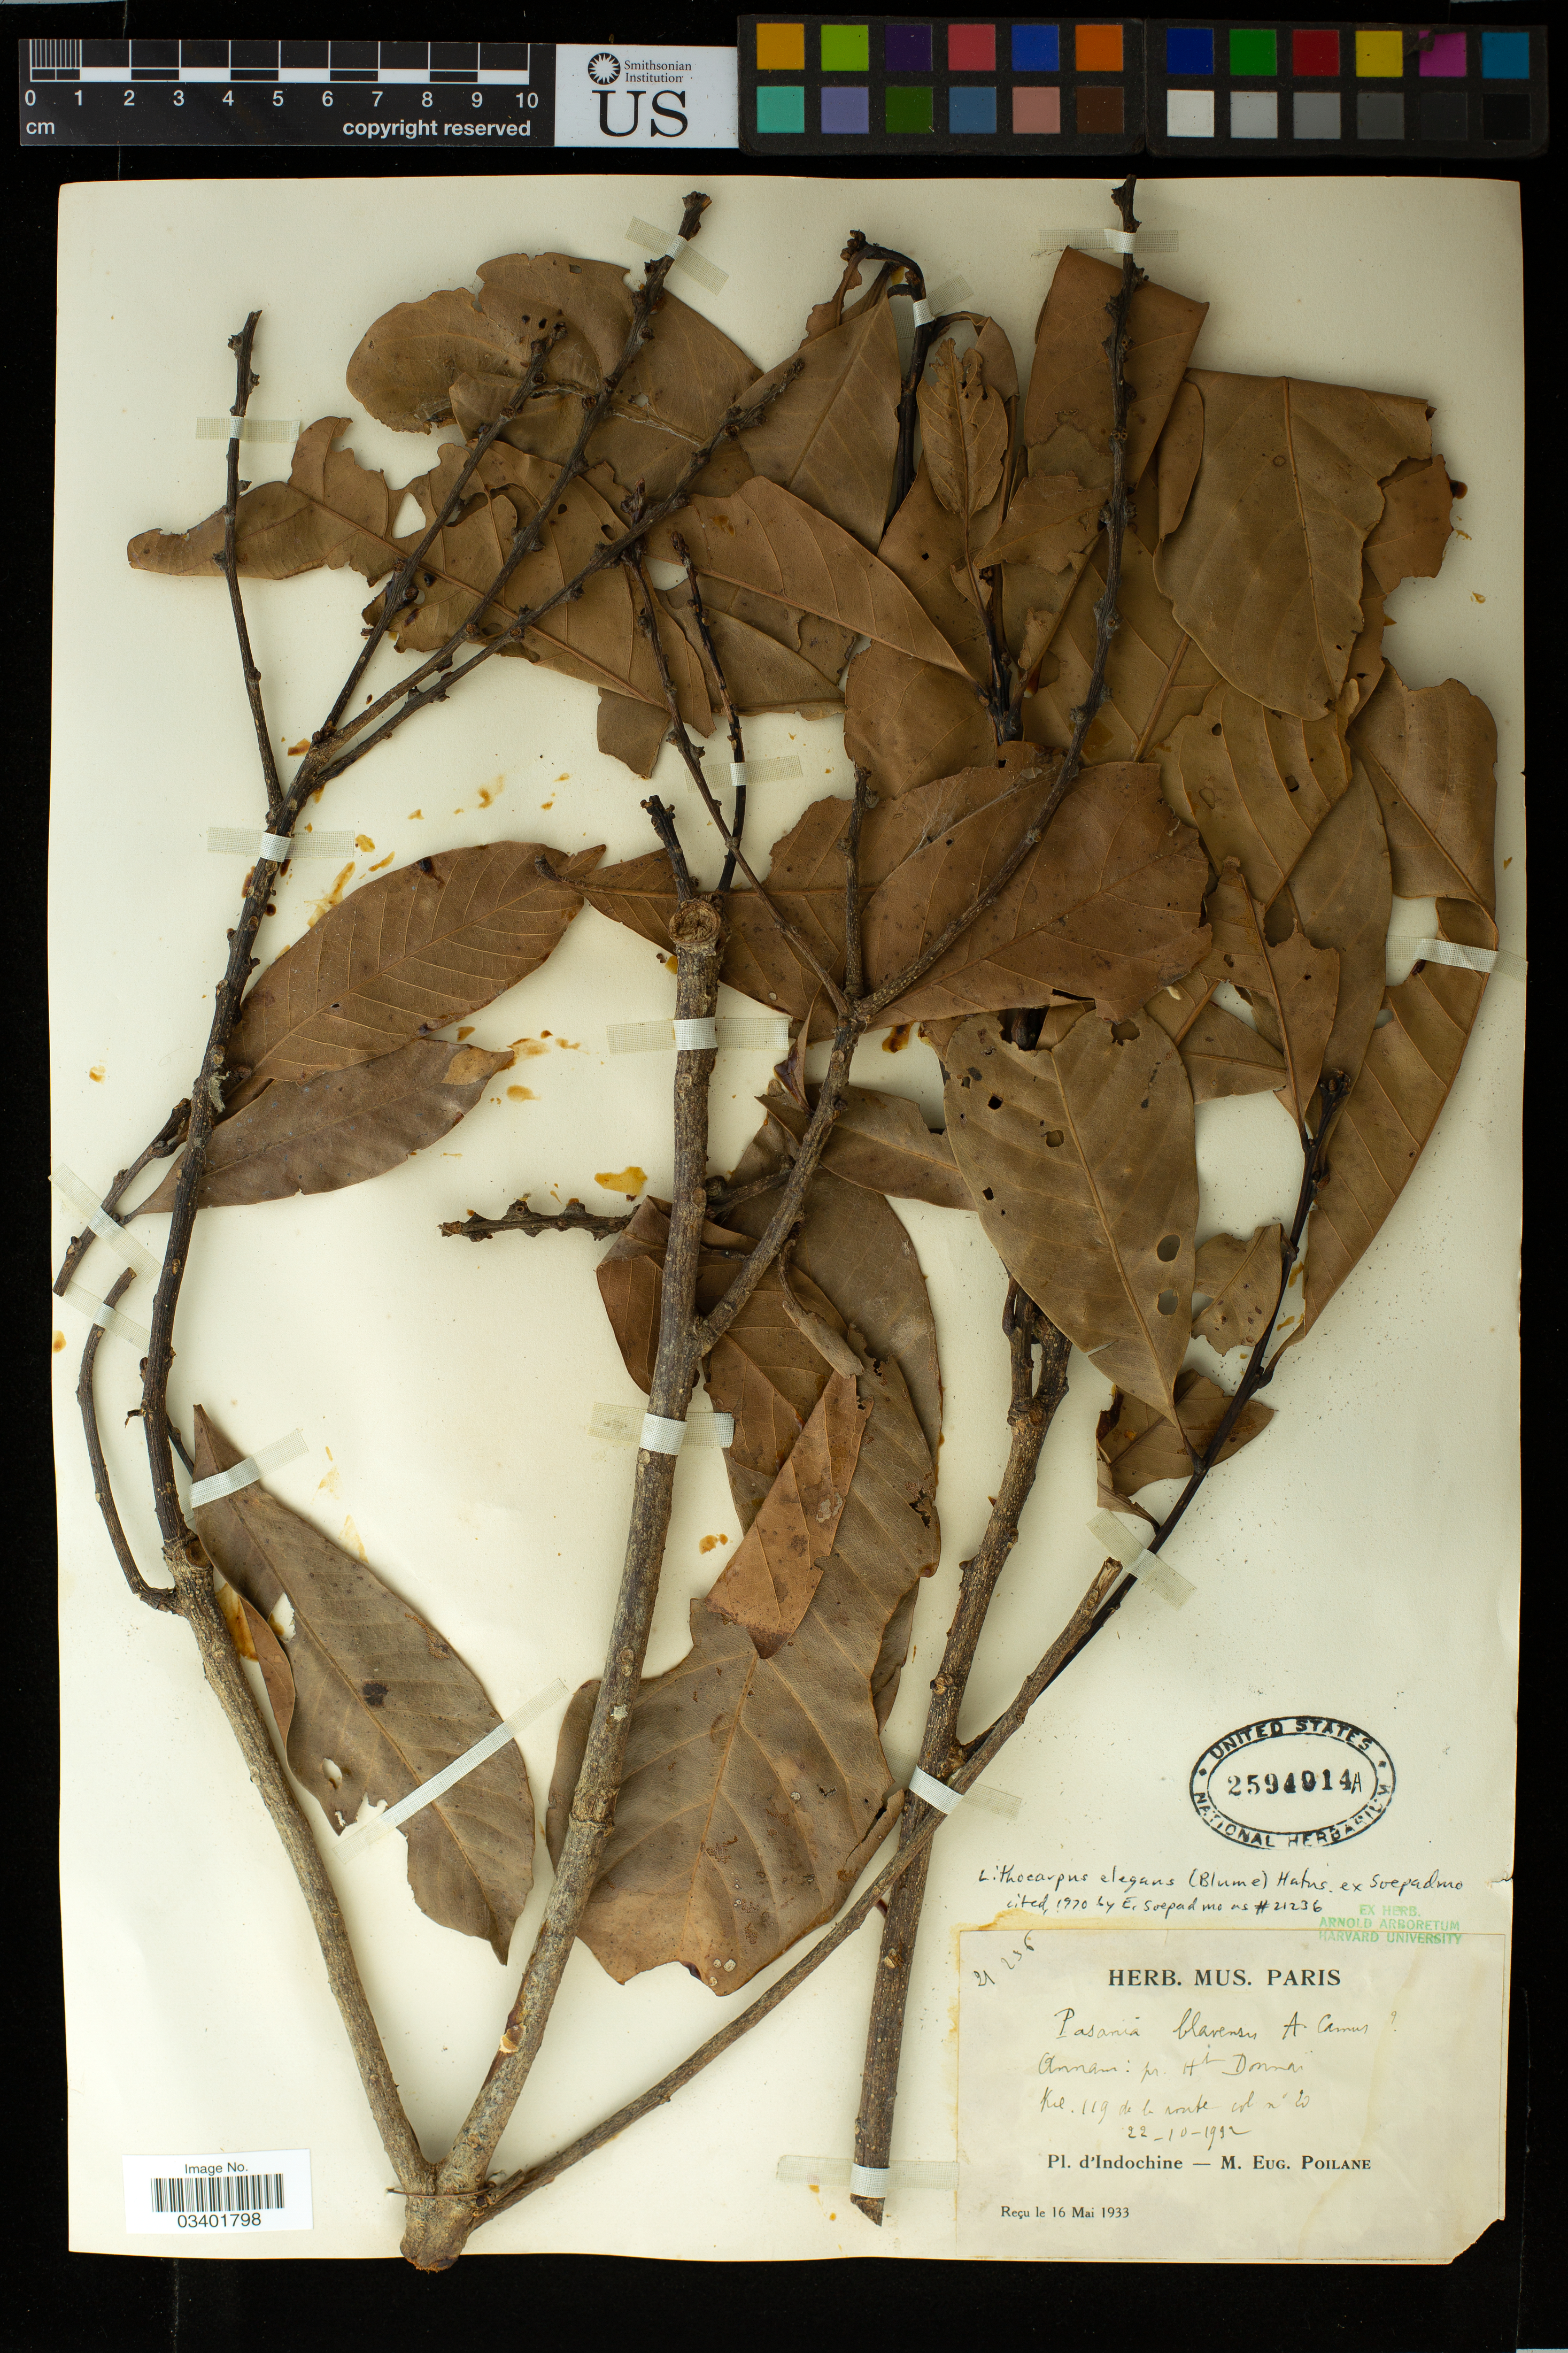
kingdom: Plantae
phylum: Tracheophyta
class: Magnoliopsida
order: Fagales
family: Fagaceae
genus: Lithocarpus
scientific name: Lithocarpus elegans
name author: (Blume) Hatus. ex Soepadmo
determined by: Soepadmo, E.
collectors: M. Poilane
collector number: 21236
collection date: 1932-10-22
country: Vietnam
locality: pr. Ht Donai Kil. 119 de la rout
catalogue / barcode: US 2594914A